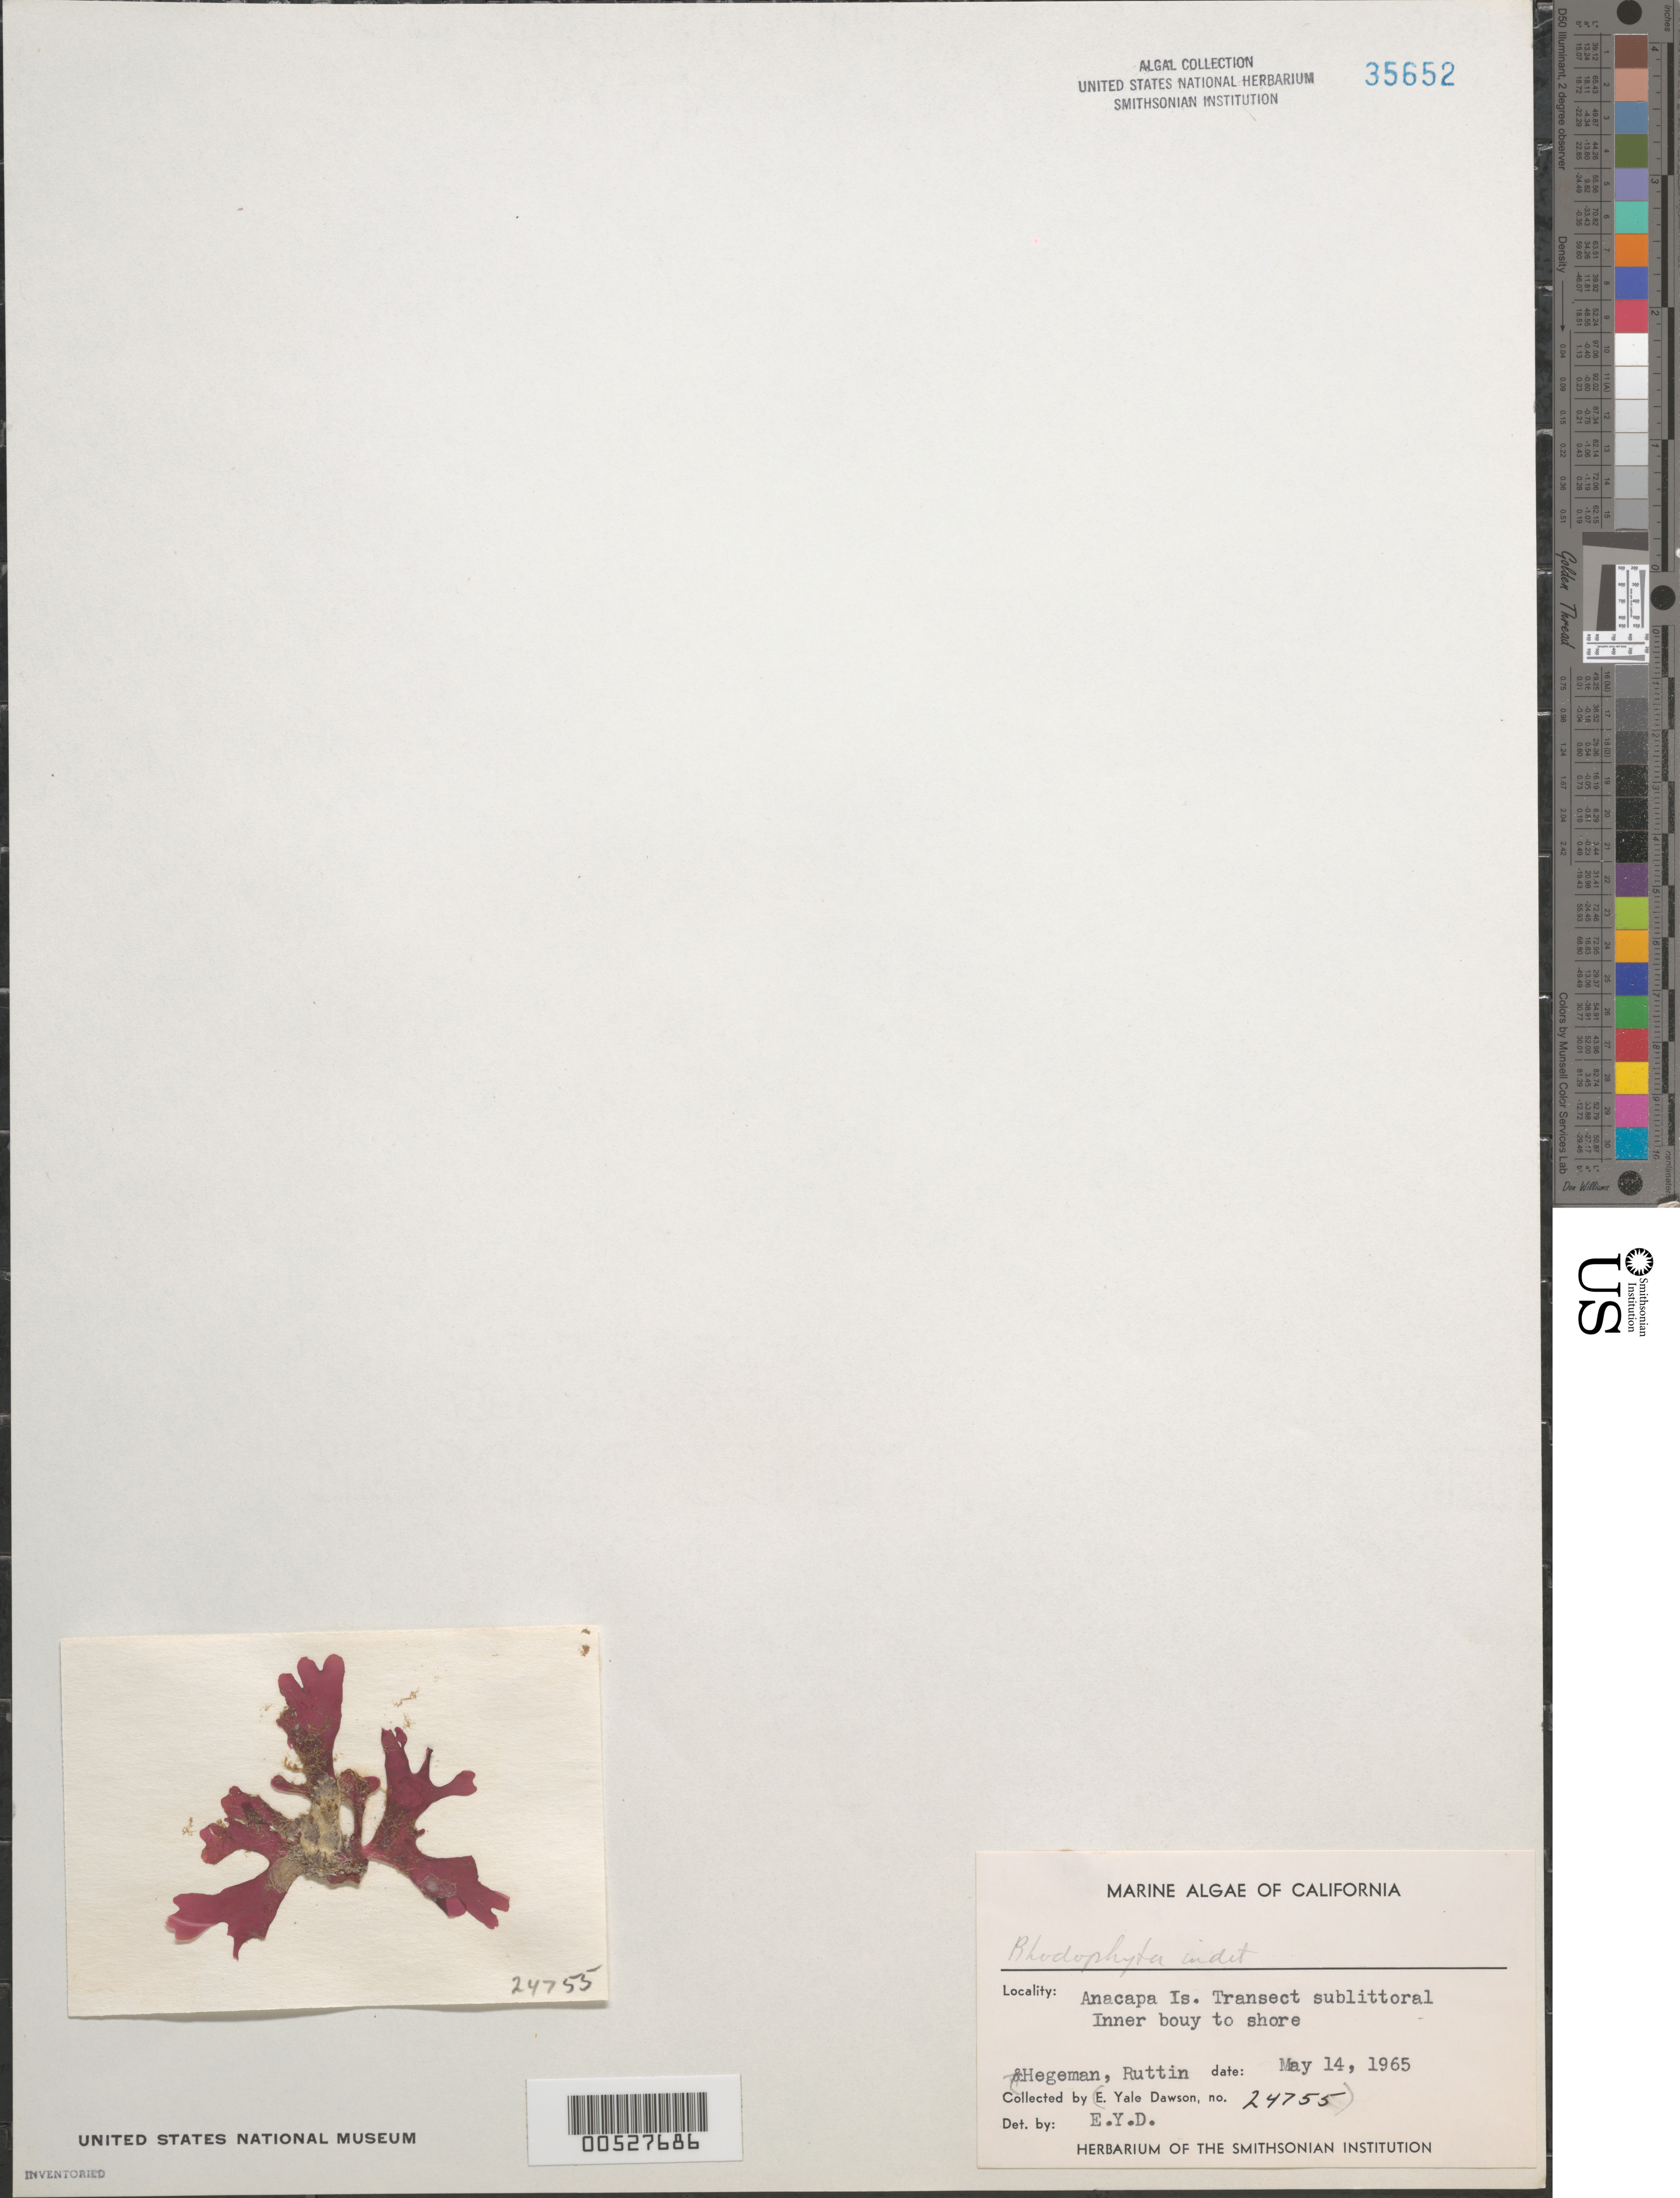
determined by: Dawson, E. Y.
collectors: R. Hegeman & -. Ruttin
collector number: EYD 24755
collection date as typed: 14 May 1965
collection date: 1965-05-14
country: United States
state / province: California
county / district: Ventura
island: Anacapa Island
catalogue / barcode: US 35652